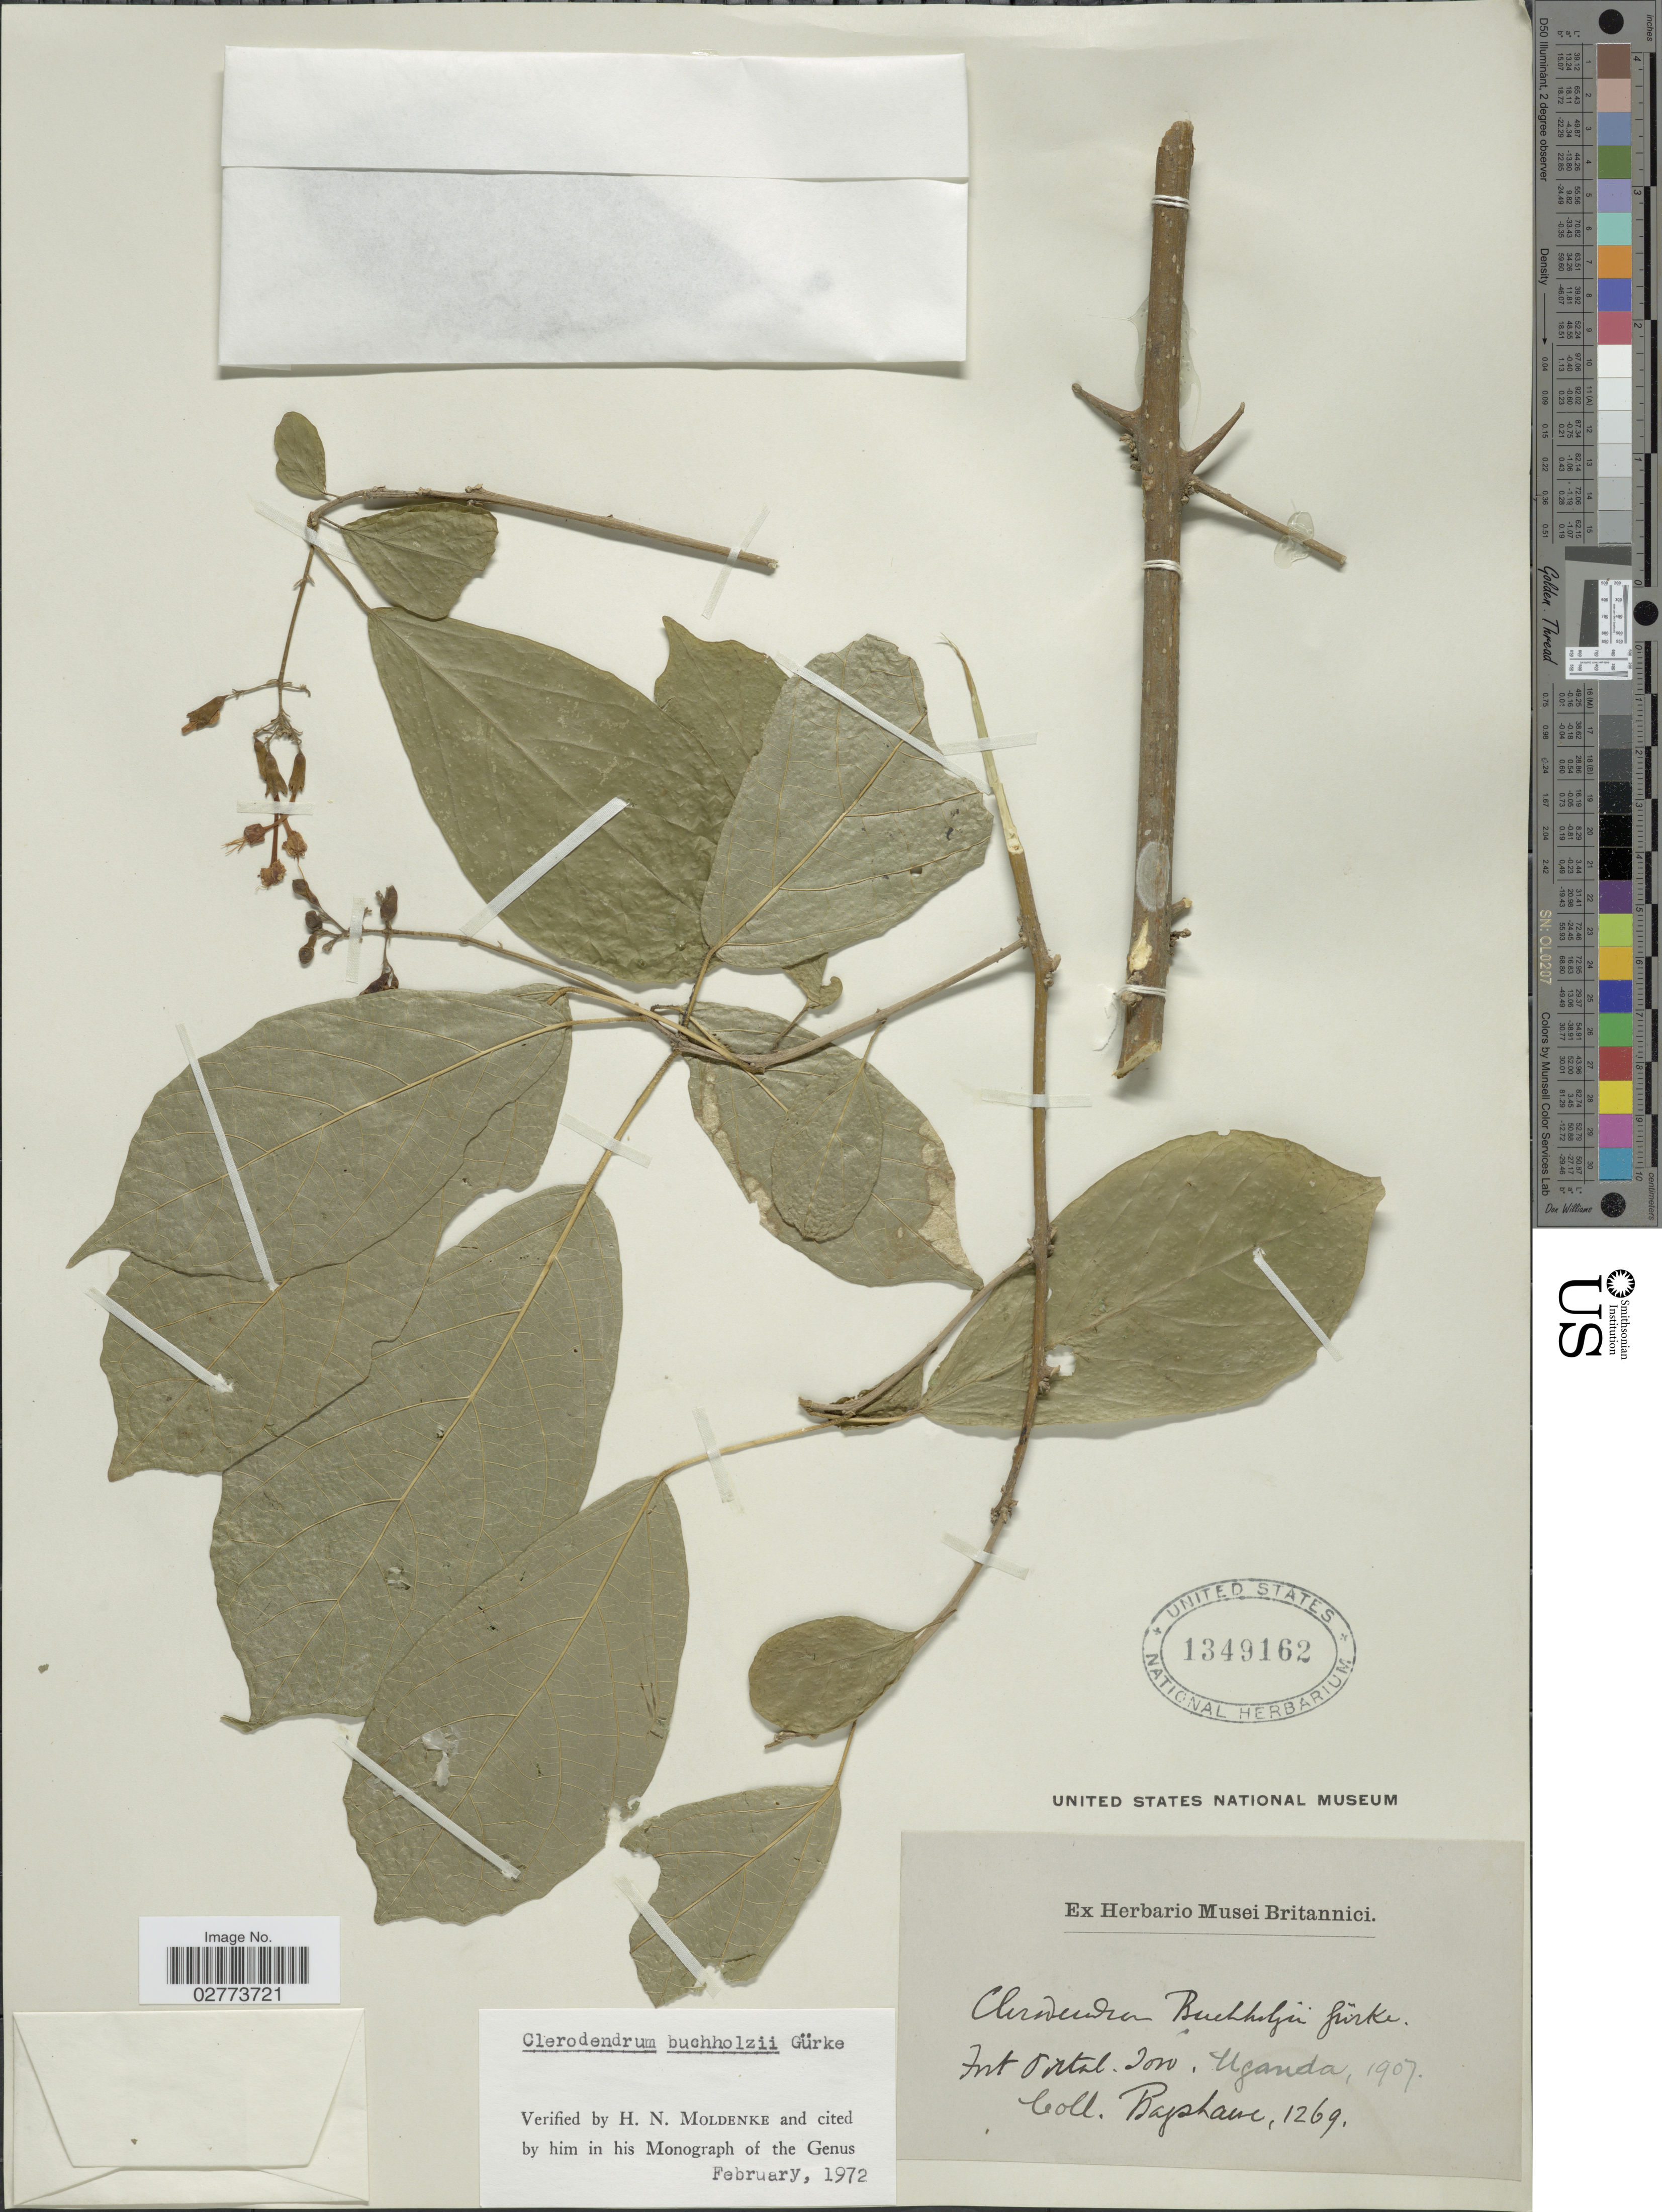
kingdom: Plantae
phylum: Tracheophyta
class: Magnoliopsida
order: Lamiales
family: Lamiaceae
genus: Clerodendrum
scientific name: Clerodendrum buchholzii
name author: Gürke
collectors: Bagshawe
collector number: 1269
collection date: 1907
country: Uganda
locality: Fort Portal, Toro.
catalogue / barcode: US 1349162